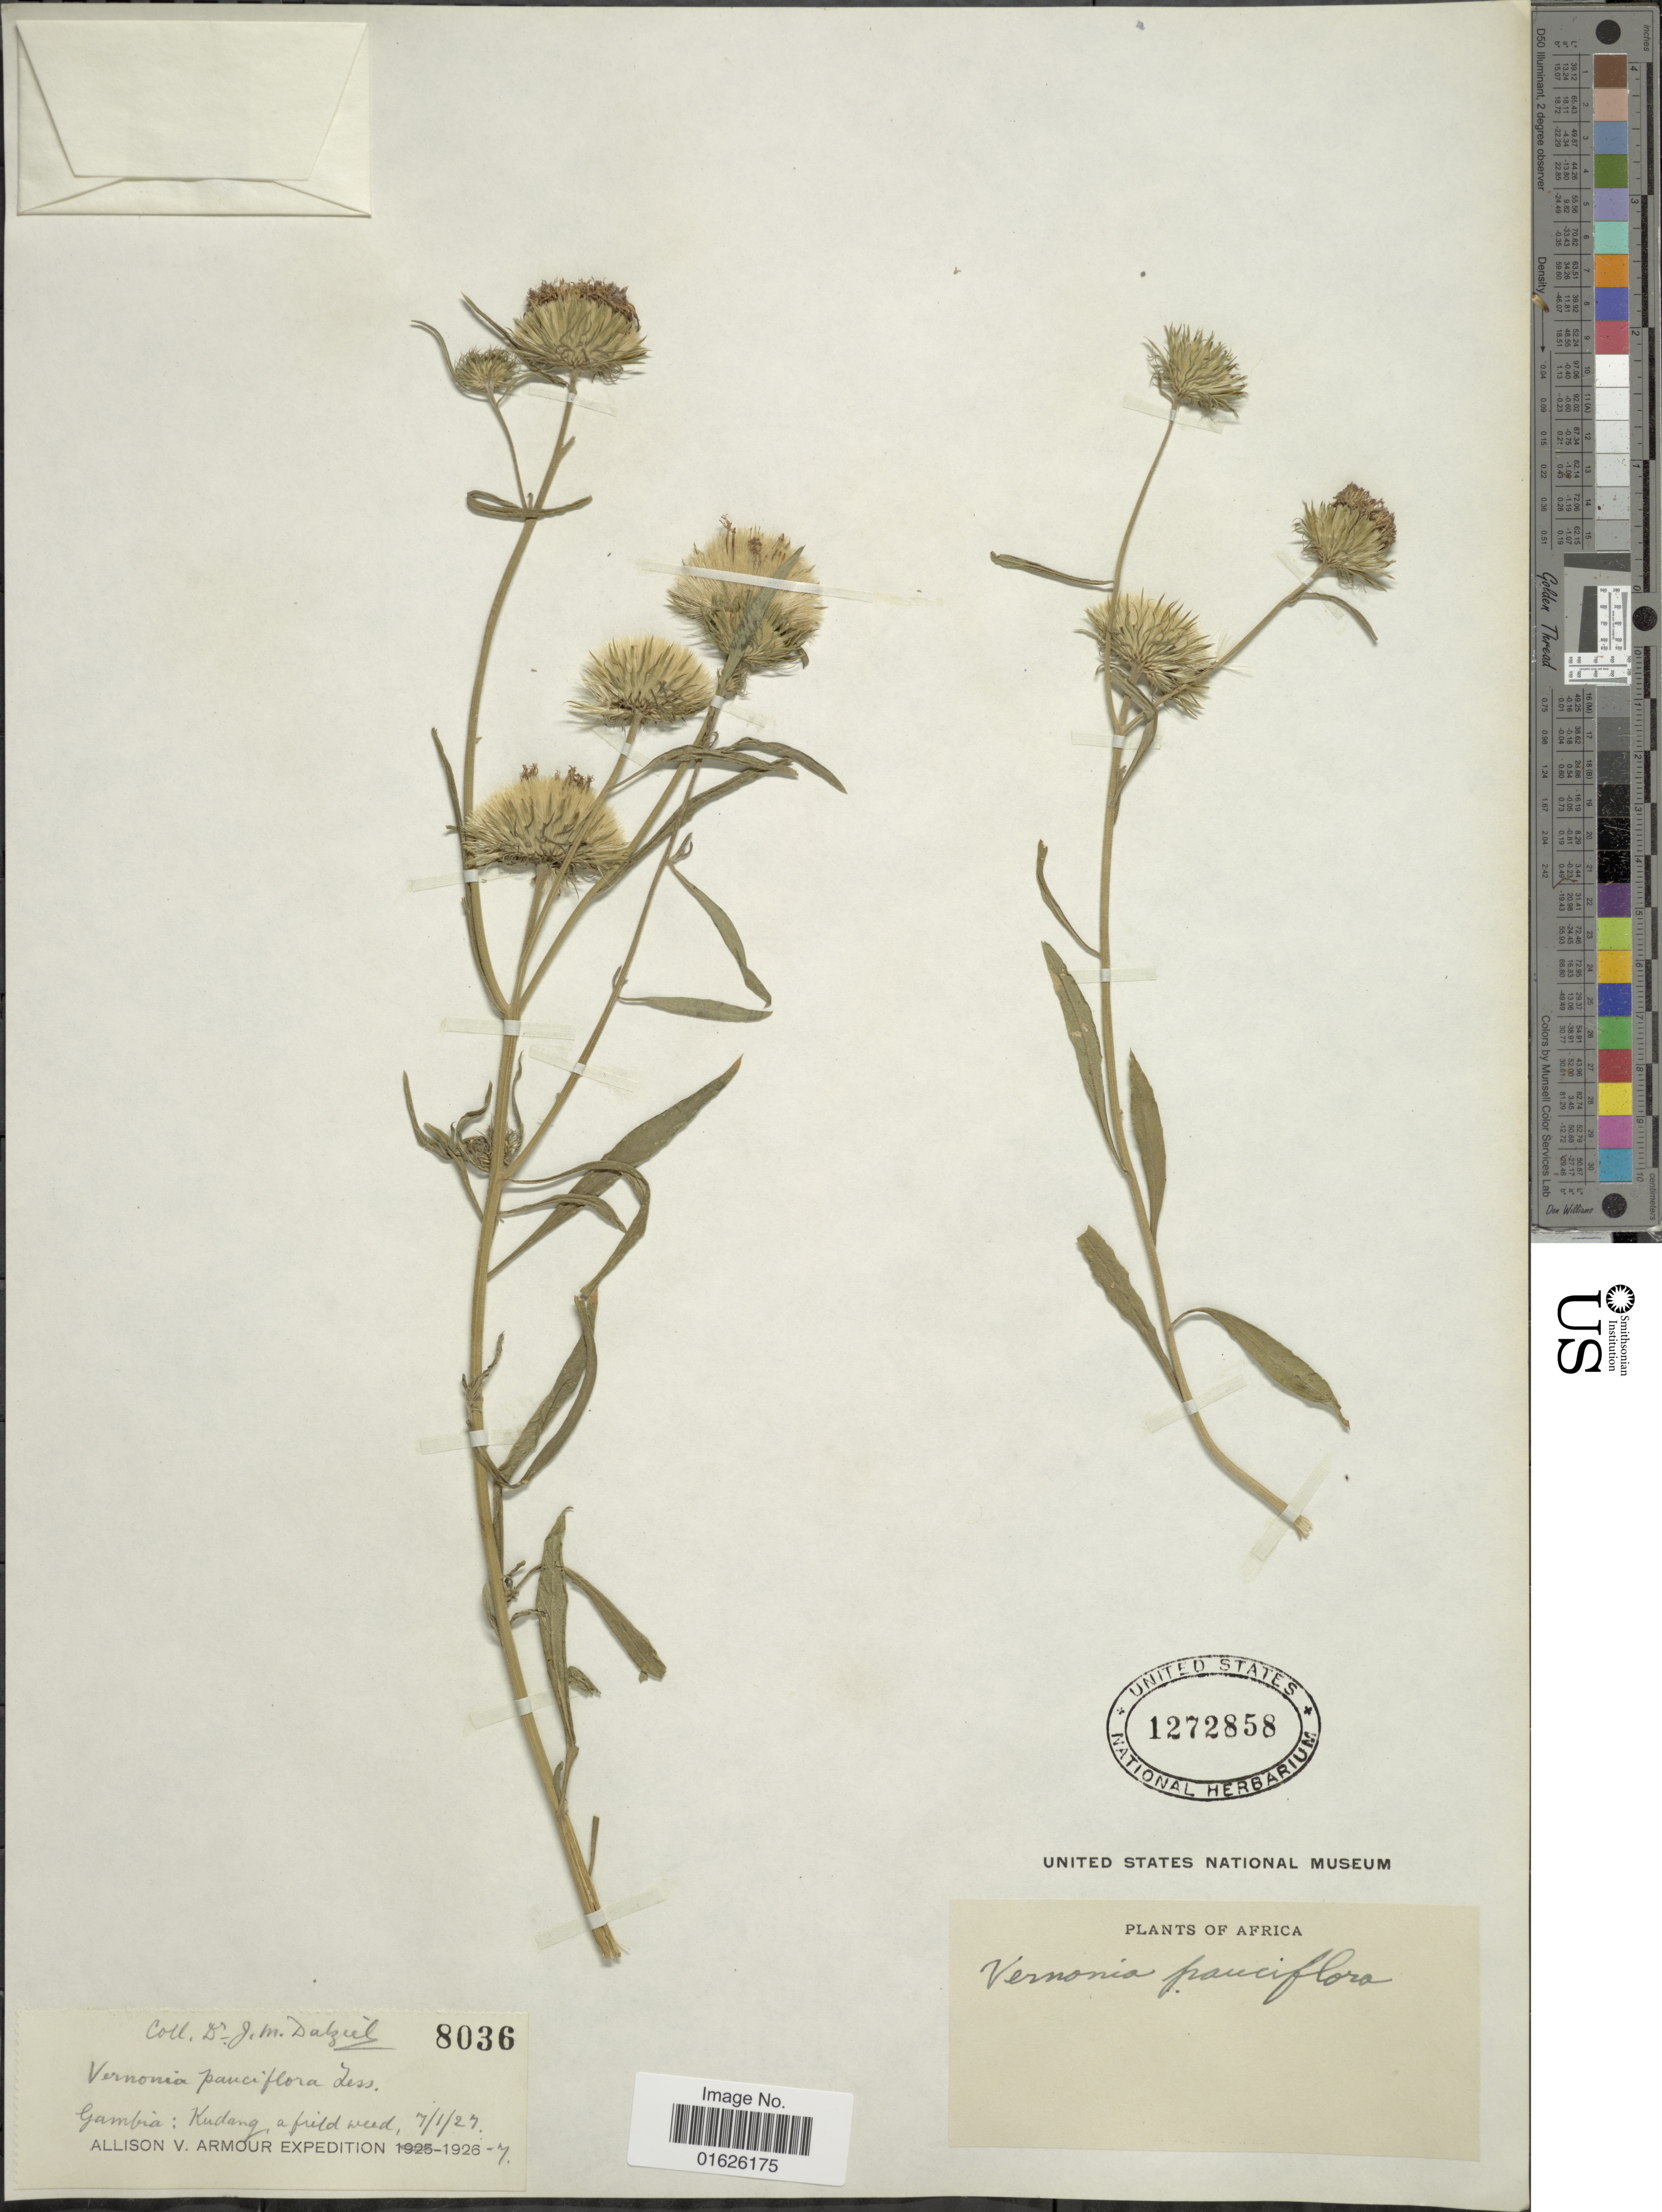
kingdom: Plantae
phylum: Tracheophyta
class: Magnoliopsida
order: Asterales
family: Asteraceae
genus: Centrapalus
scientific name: Centrapalus pauciflorus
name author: (Willd.) H. Rob.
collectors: J. Dalziel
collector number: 8036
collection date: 1927-01-07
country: Gambia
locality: Kudang, a field weed.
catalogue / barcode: US 1272858